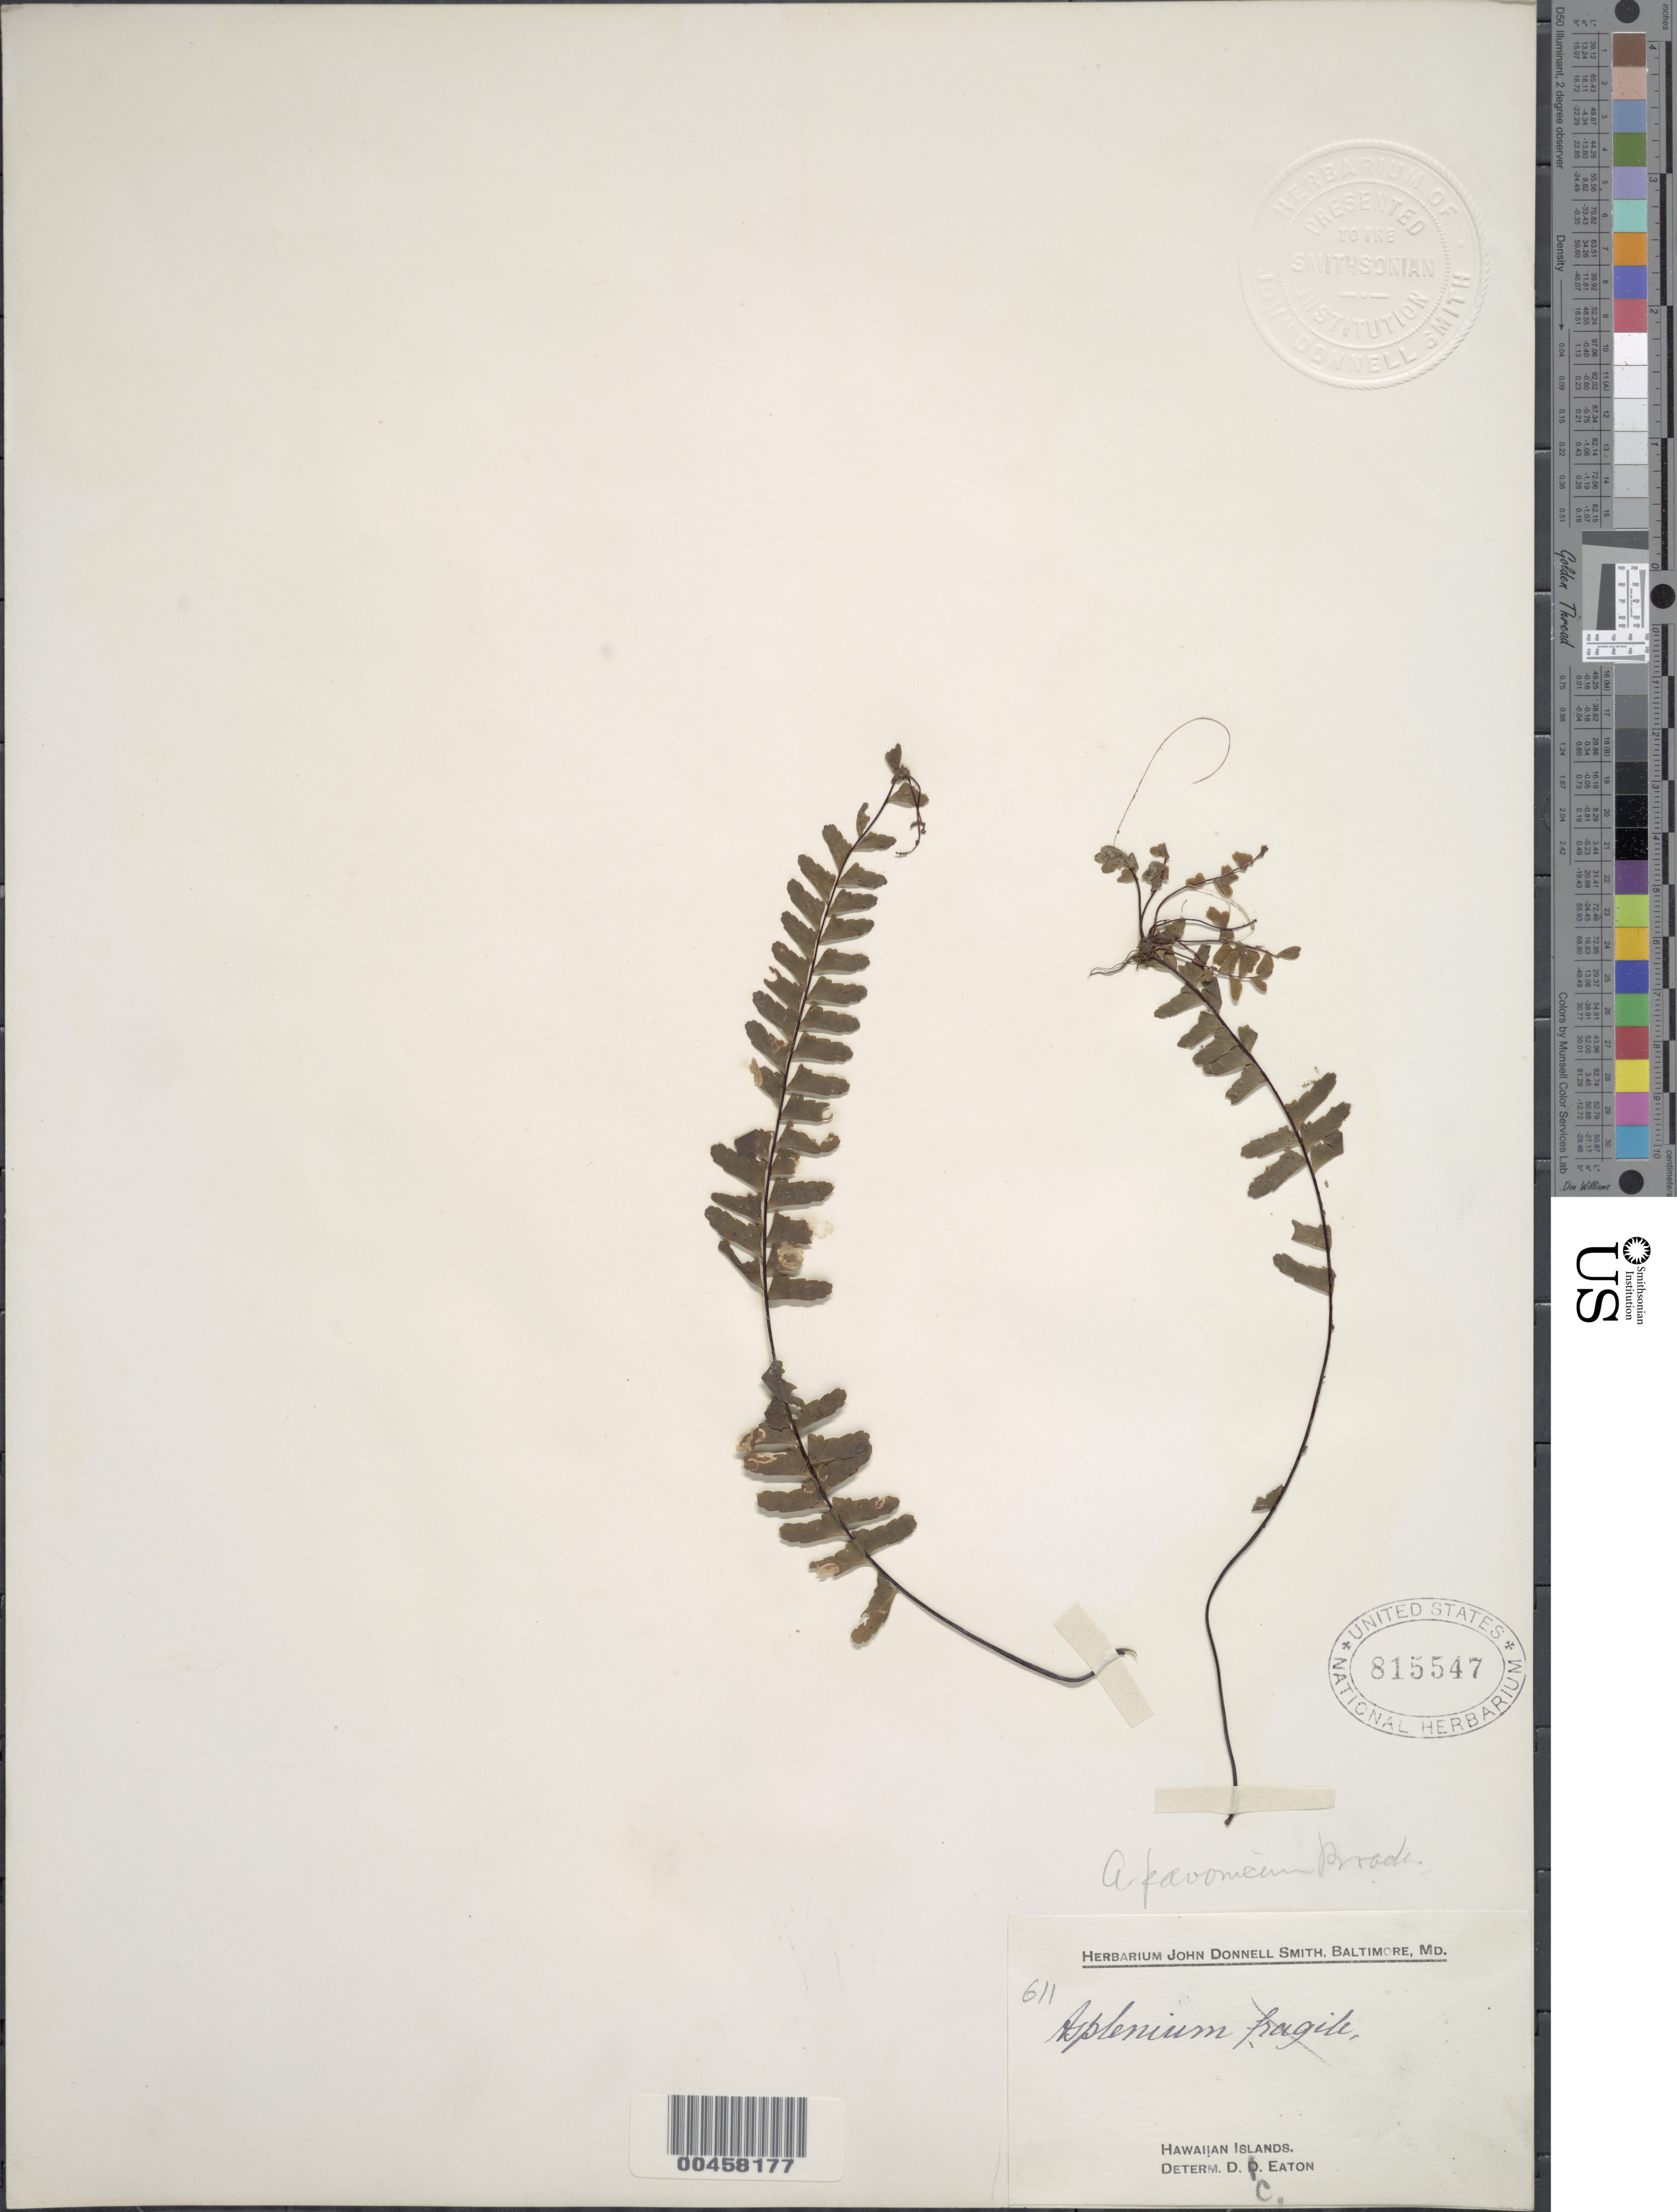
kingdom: Plantae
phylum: Tracheophyta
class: Polypodiopsida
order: Polypodiales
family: Aspleniaceae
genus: Asplenium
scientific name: Asplenium normale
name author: D. Don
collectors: J. Donnell Smith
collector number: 611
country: United States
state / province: Hawaii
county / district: Hawaii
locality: Hawaiian Islands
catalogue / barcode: US 815547